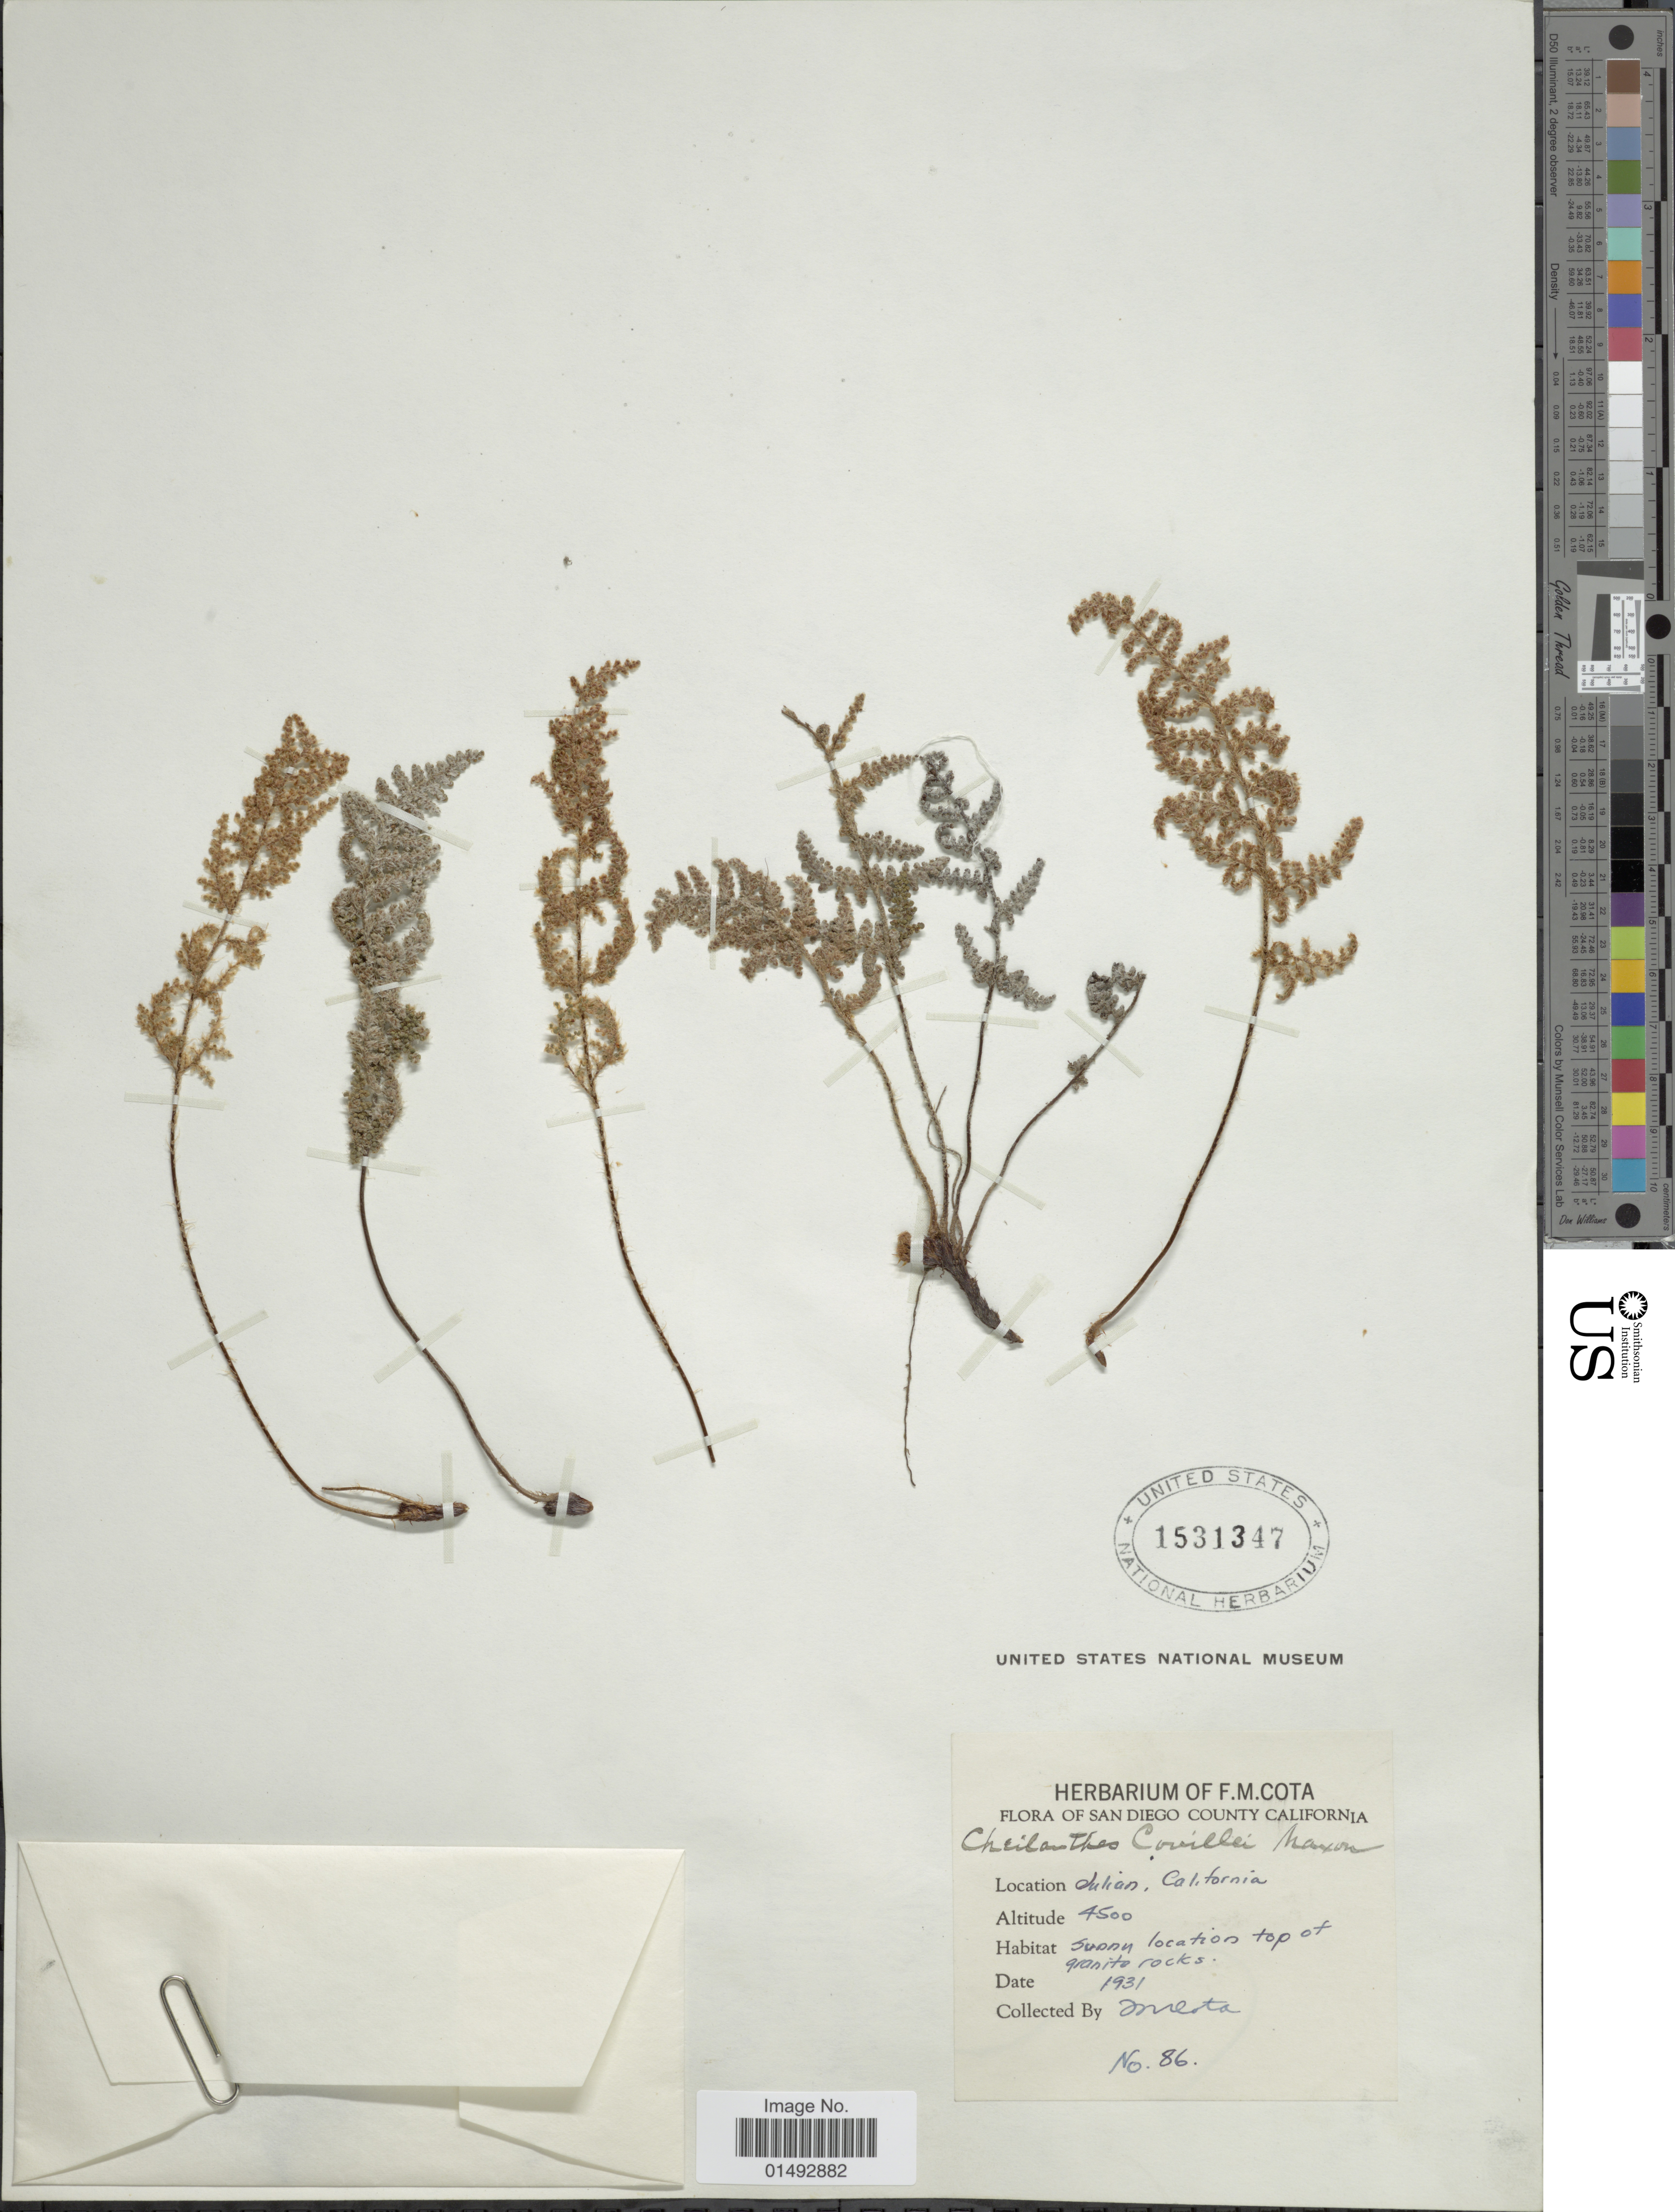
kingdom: Plantae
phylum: Tracheophyta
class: Polypodiopsida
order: Polypodiales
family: Pteridaceae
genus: Myriopteris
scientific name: Myriopteris covillei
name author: (Maxon) Á. Löve & D. Löve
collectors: F. Cota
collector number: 86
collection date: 1931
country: United States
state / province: California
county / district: San Diego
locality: San Diego County, Julian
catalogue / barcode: US 1531347